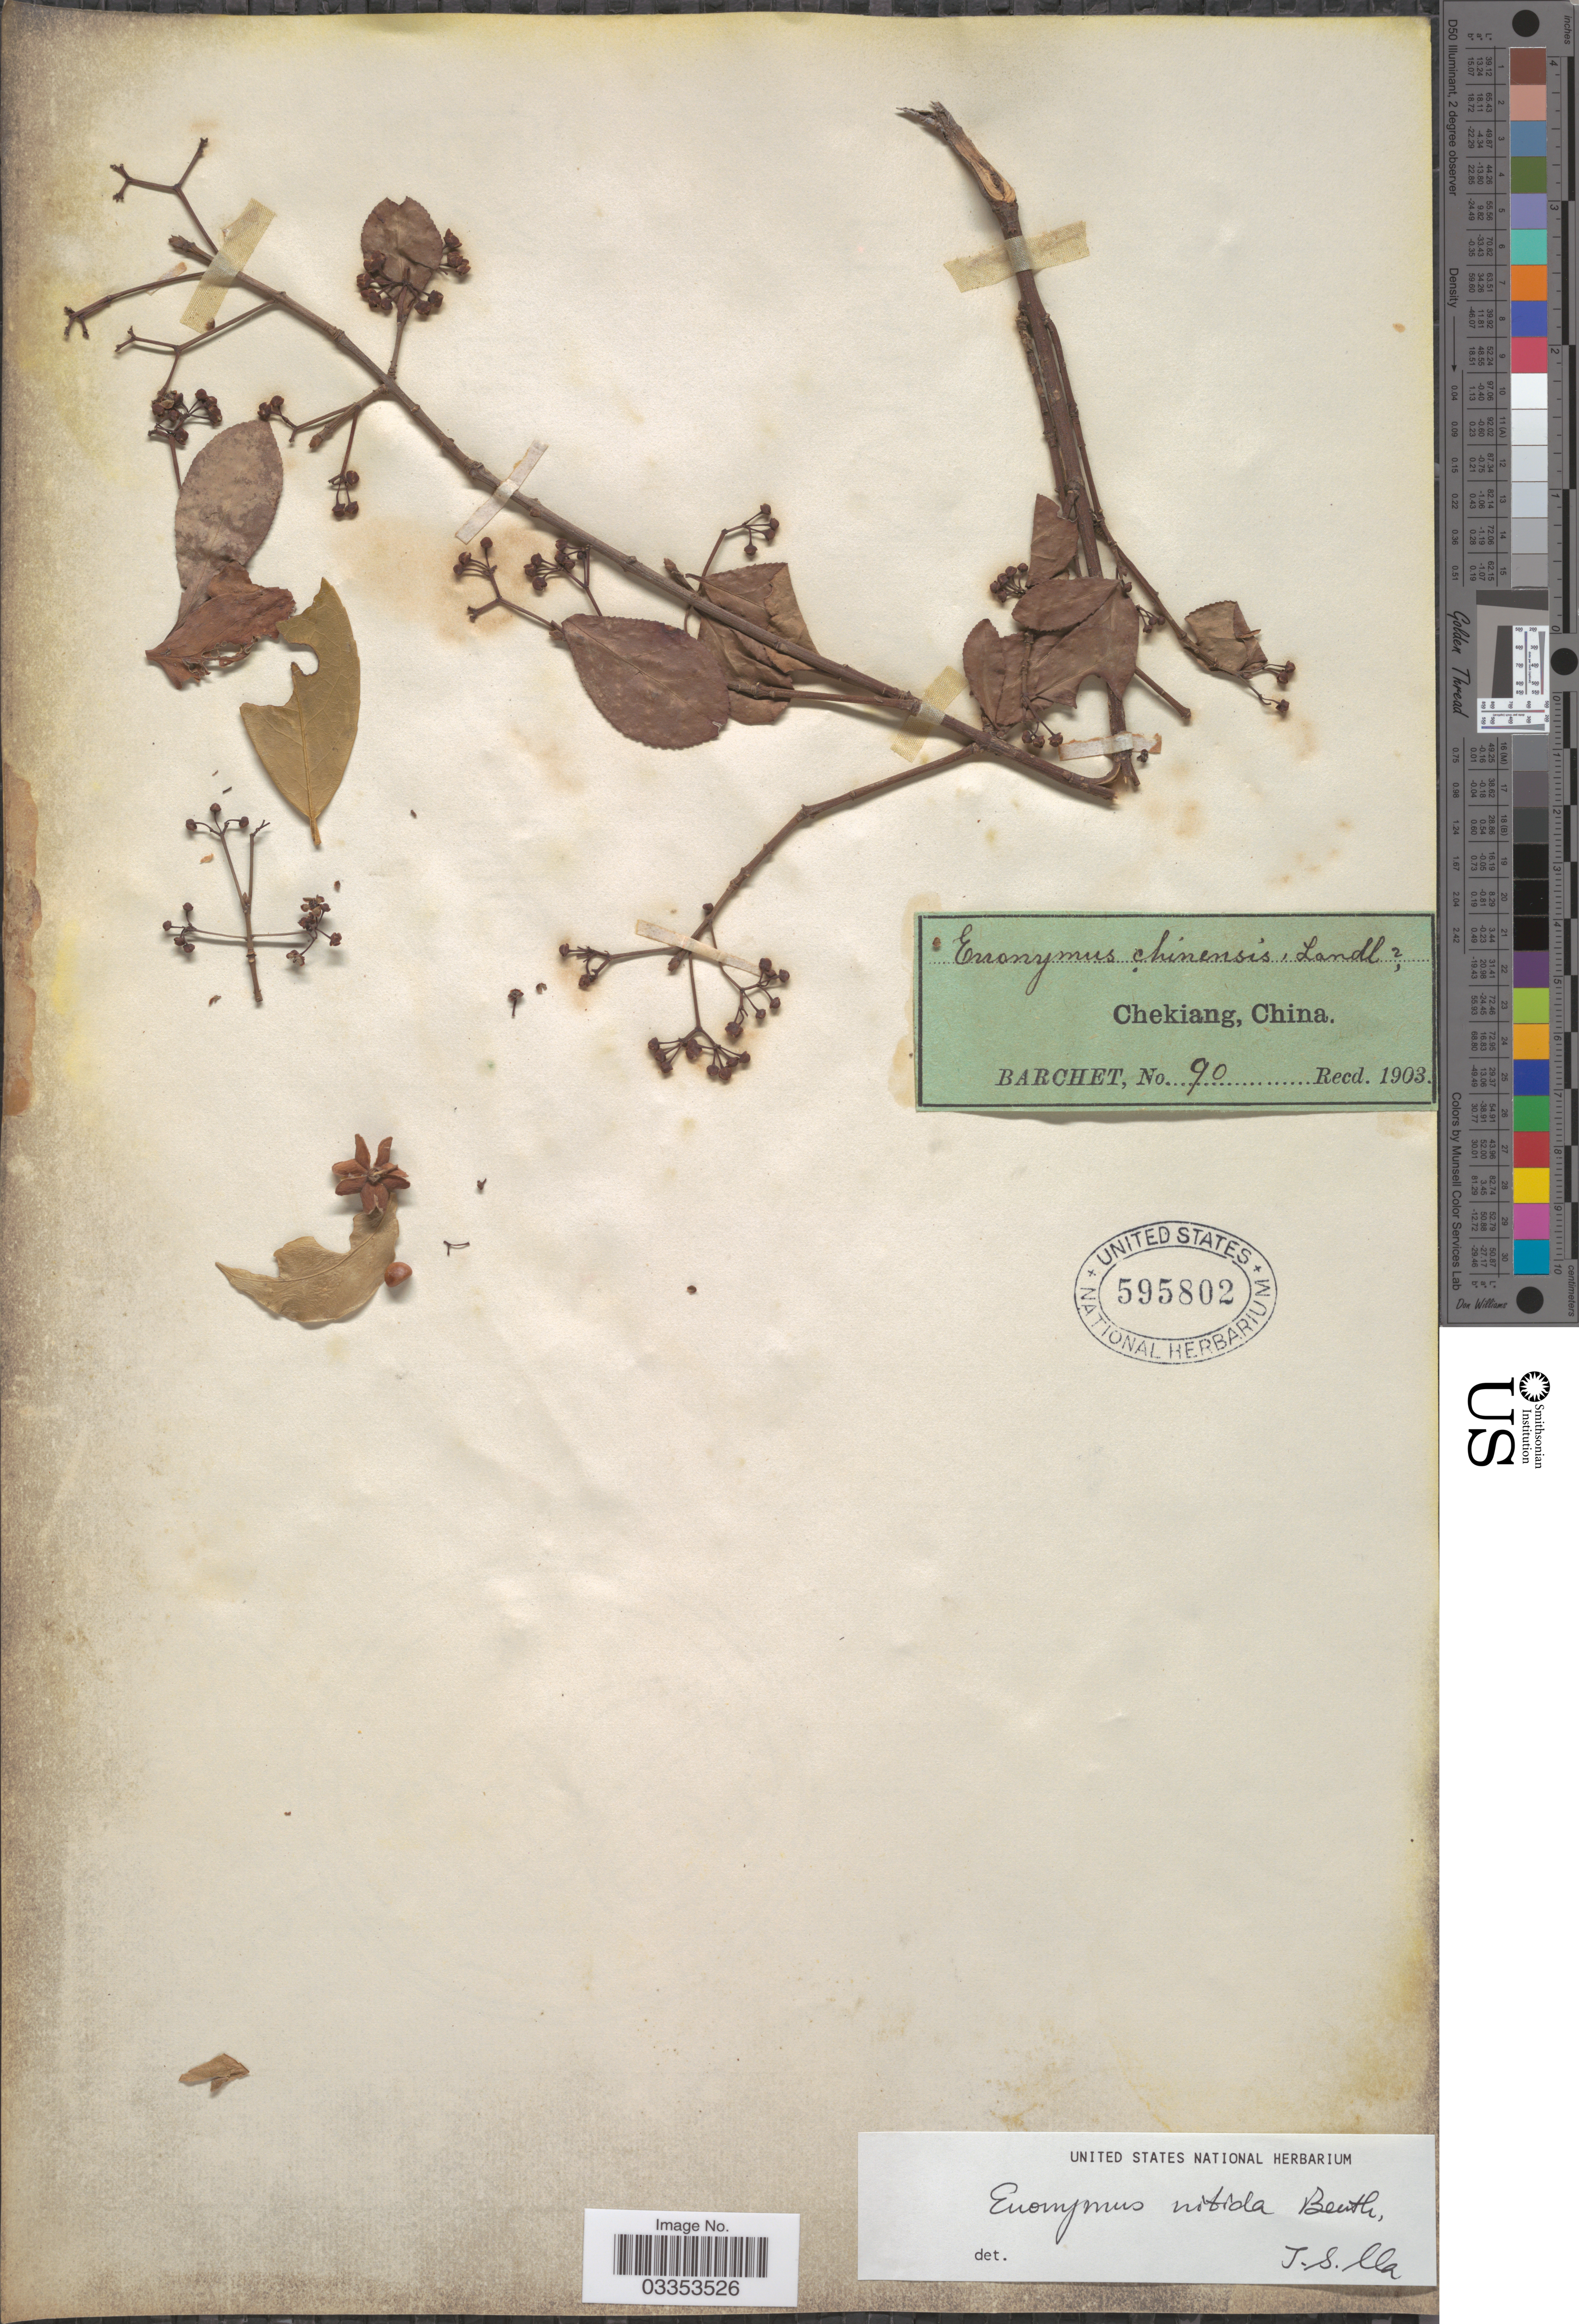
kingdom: Plantae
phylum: Tracheophyta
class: Magnoliopsida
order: Celastrales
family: Celastraceae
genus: Euonymus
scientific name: Euonymus nitidus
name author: Benth.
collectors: Barchet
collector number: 90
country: China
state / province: Zhejiang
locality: Chekiang.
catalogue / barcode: US 595802